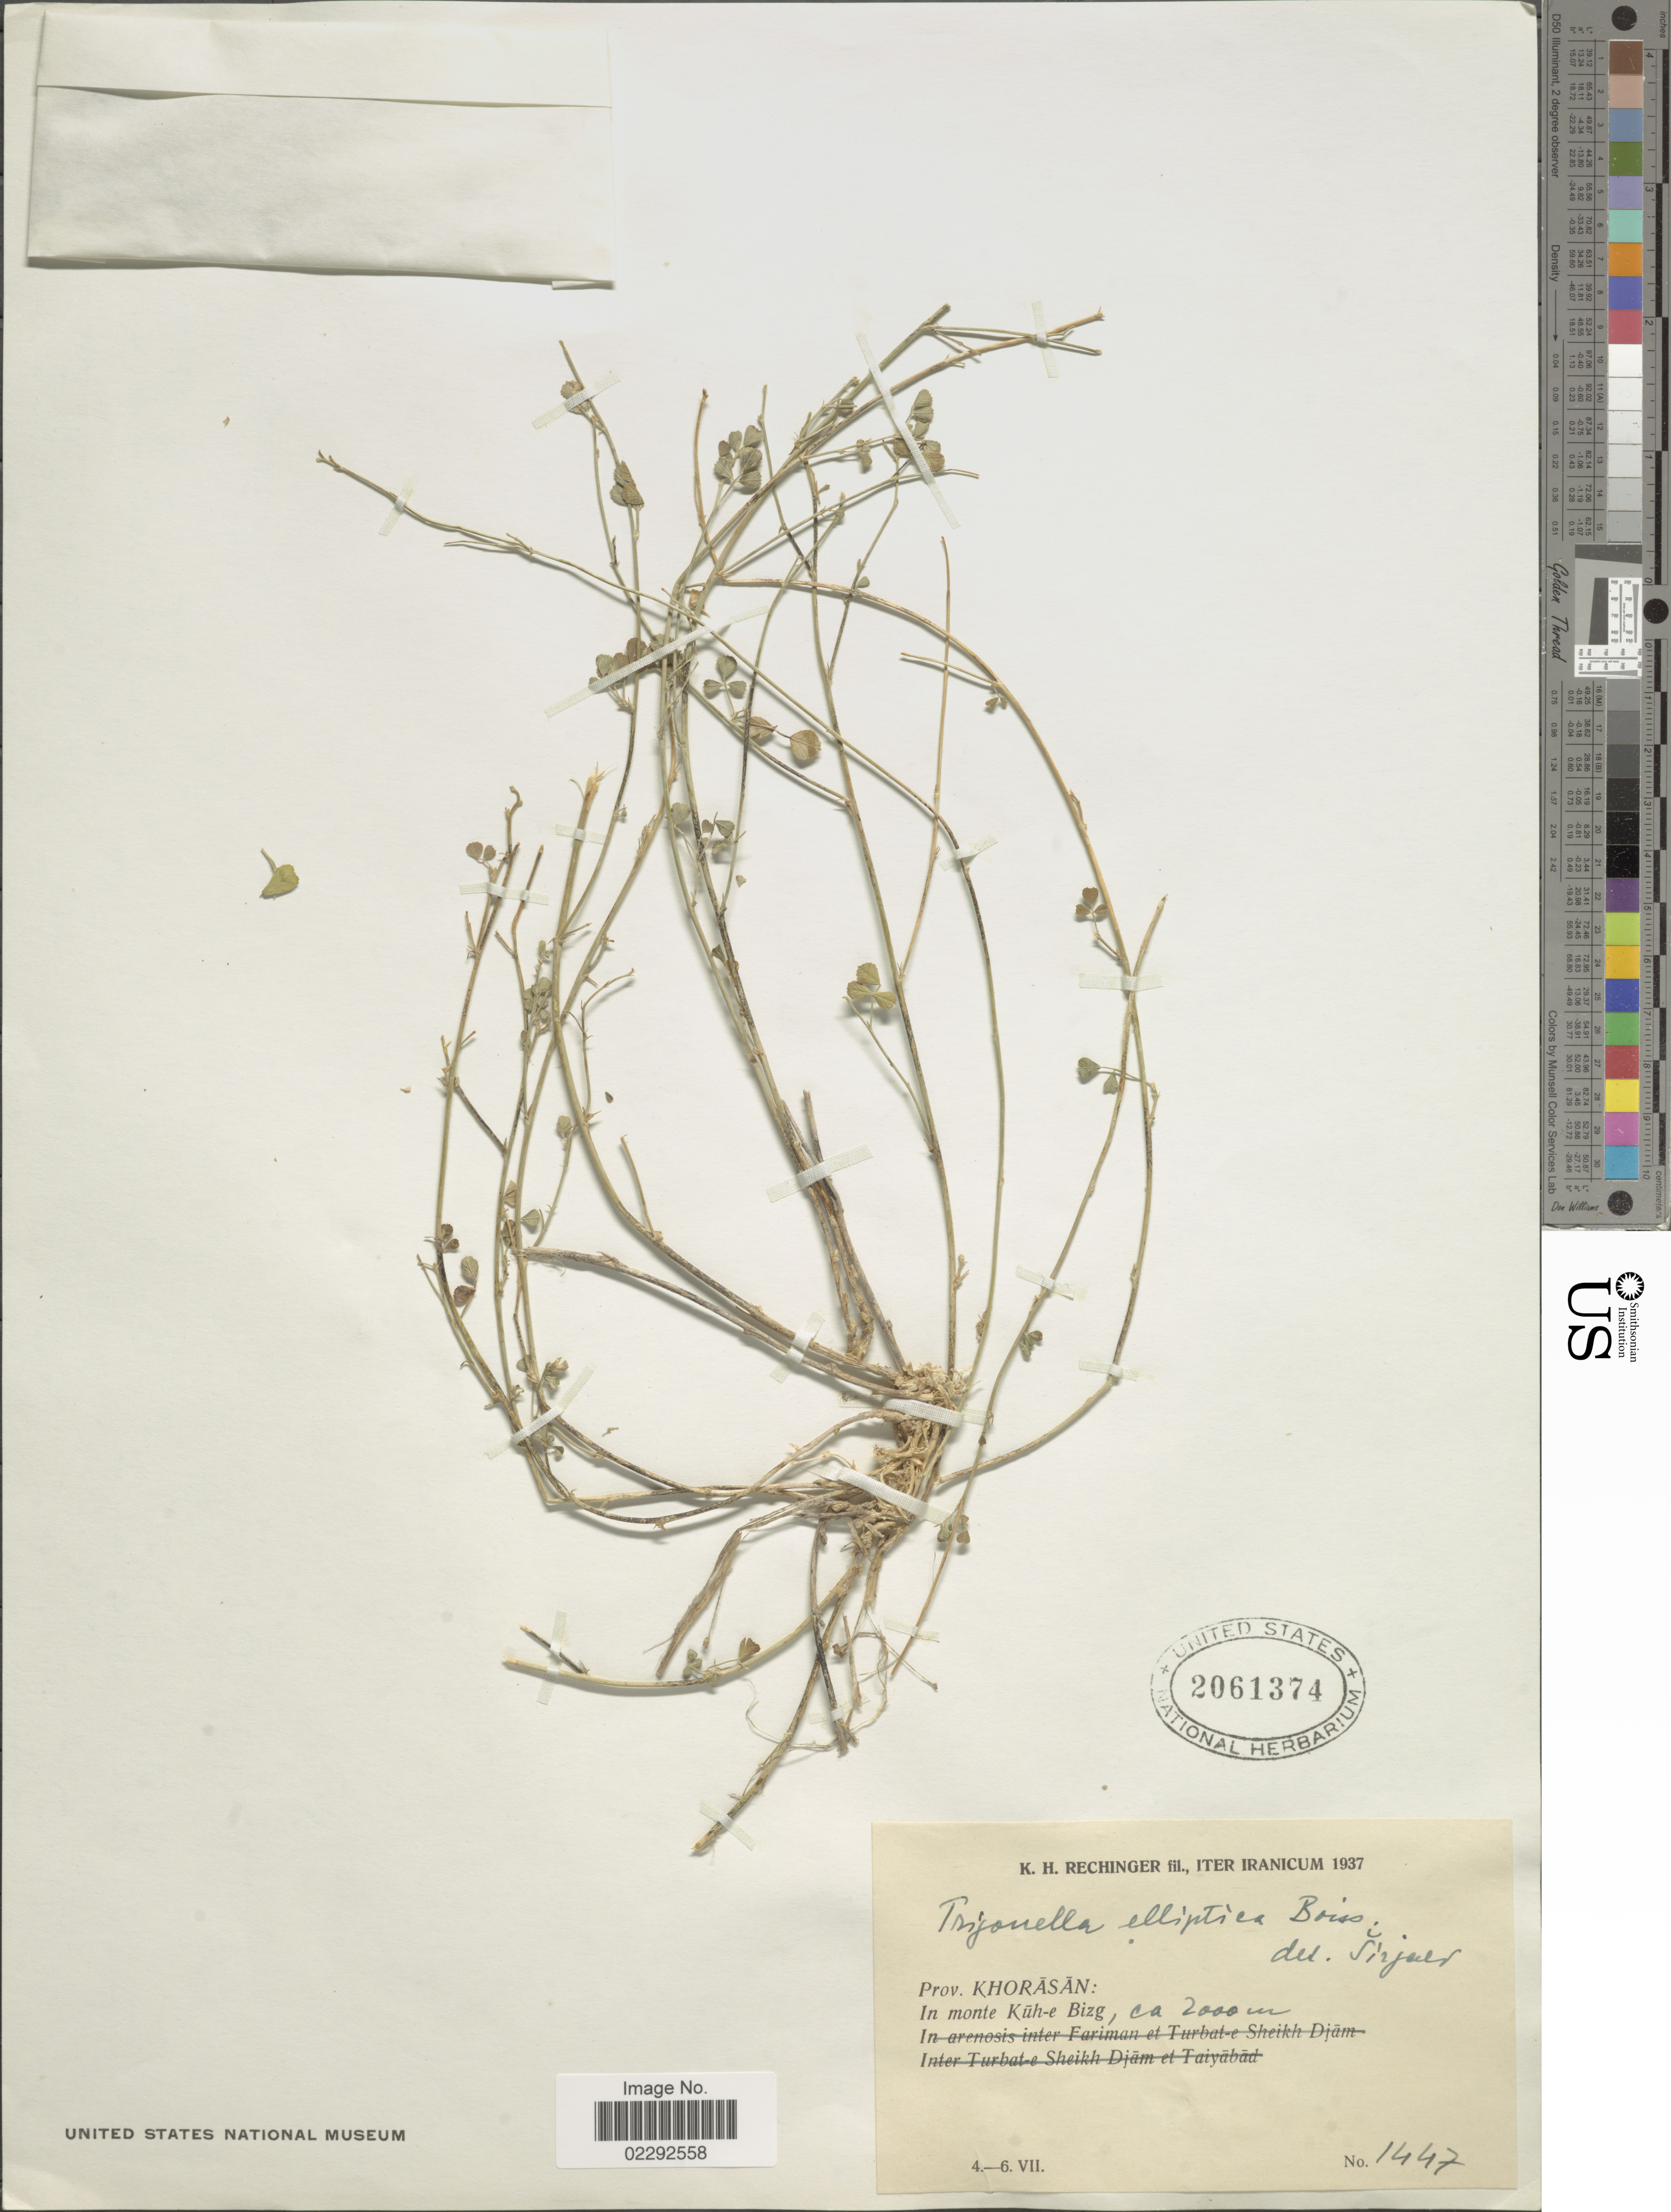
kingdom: Plantae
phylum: Tracheophyta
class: Magnoliopsida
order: Fabales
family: Fabaceae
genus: Trigonella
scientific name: Trigonella elliptica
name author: Boiss.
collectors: K. H. Rechinger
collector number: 1447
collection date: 1937-06-04/1937-06-06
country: Iran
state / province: Khorasan [obsolete]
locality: In monte Kuh-e Bizg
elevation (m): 2000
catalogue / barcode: US 2061374